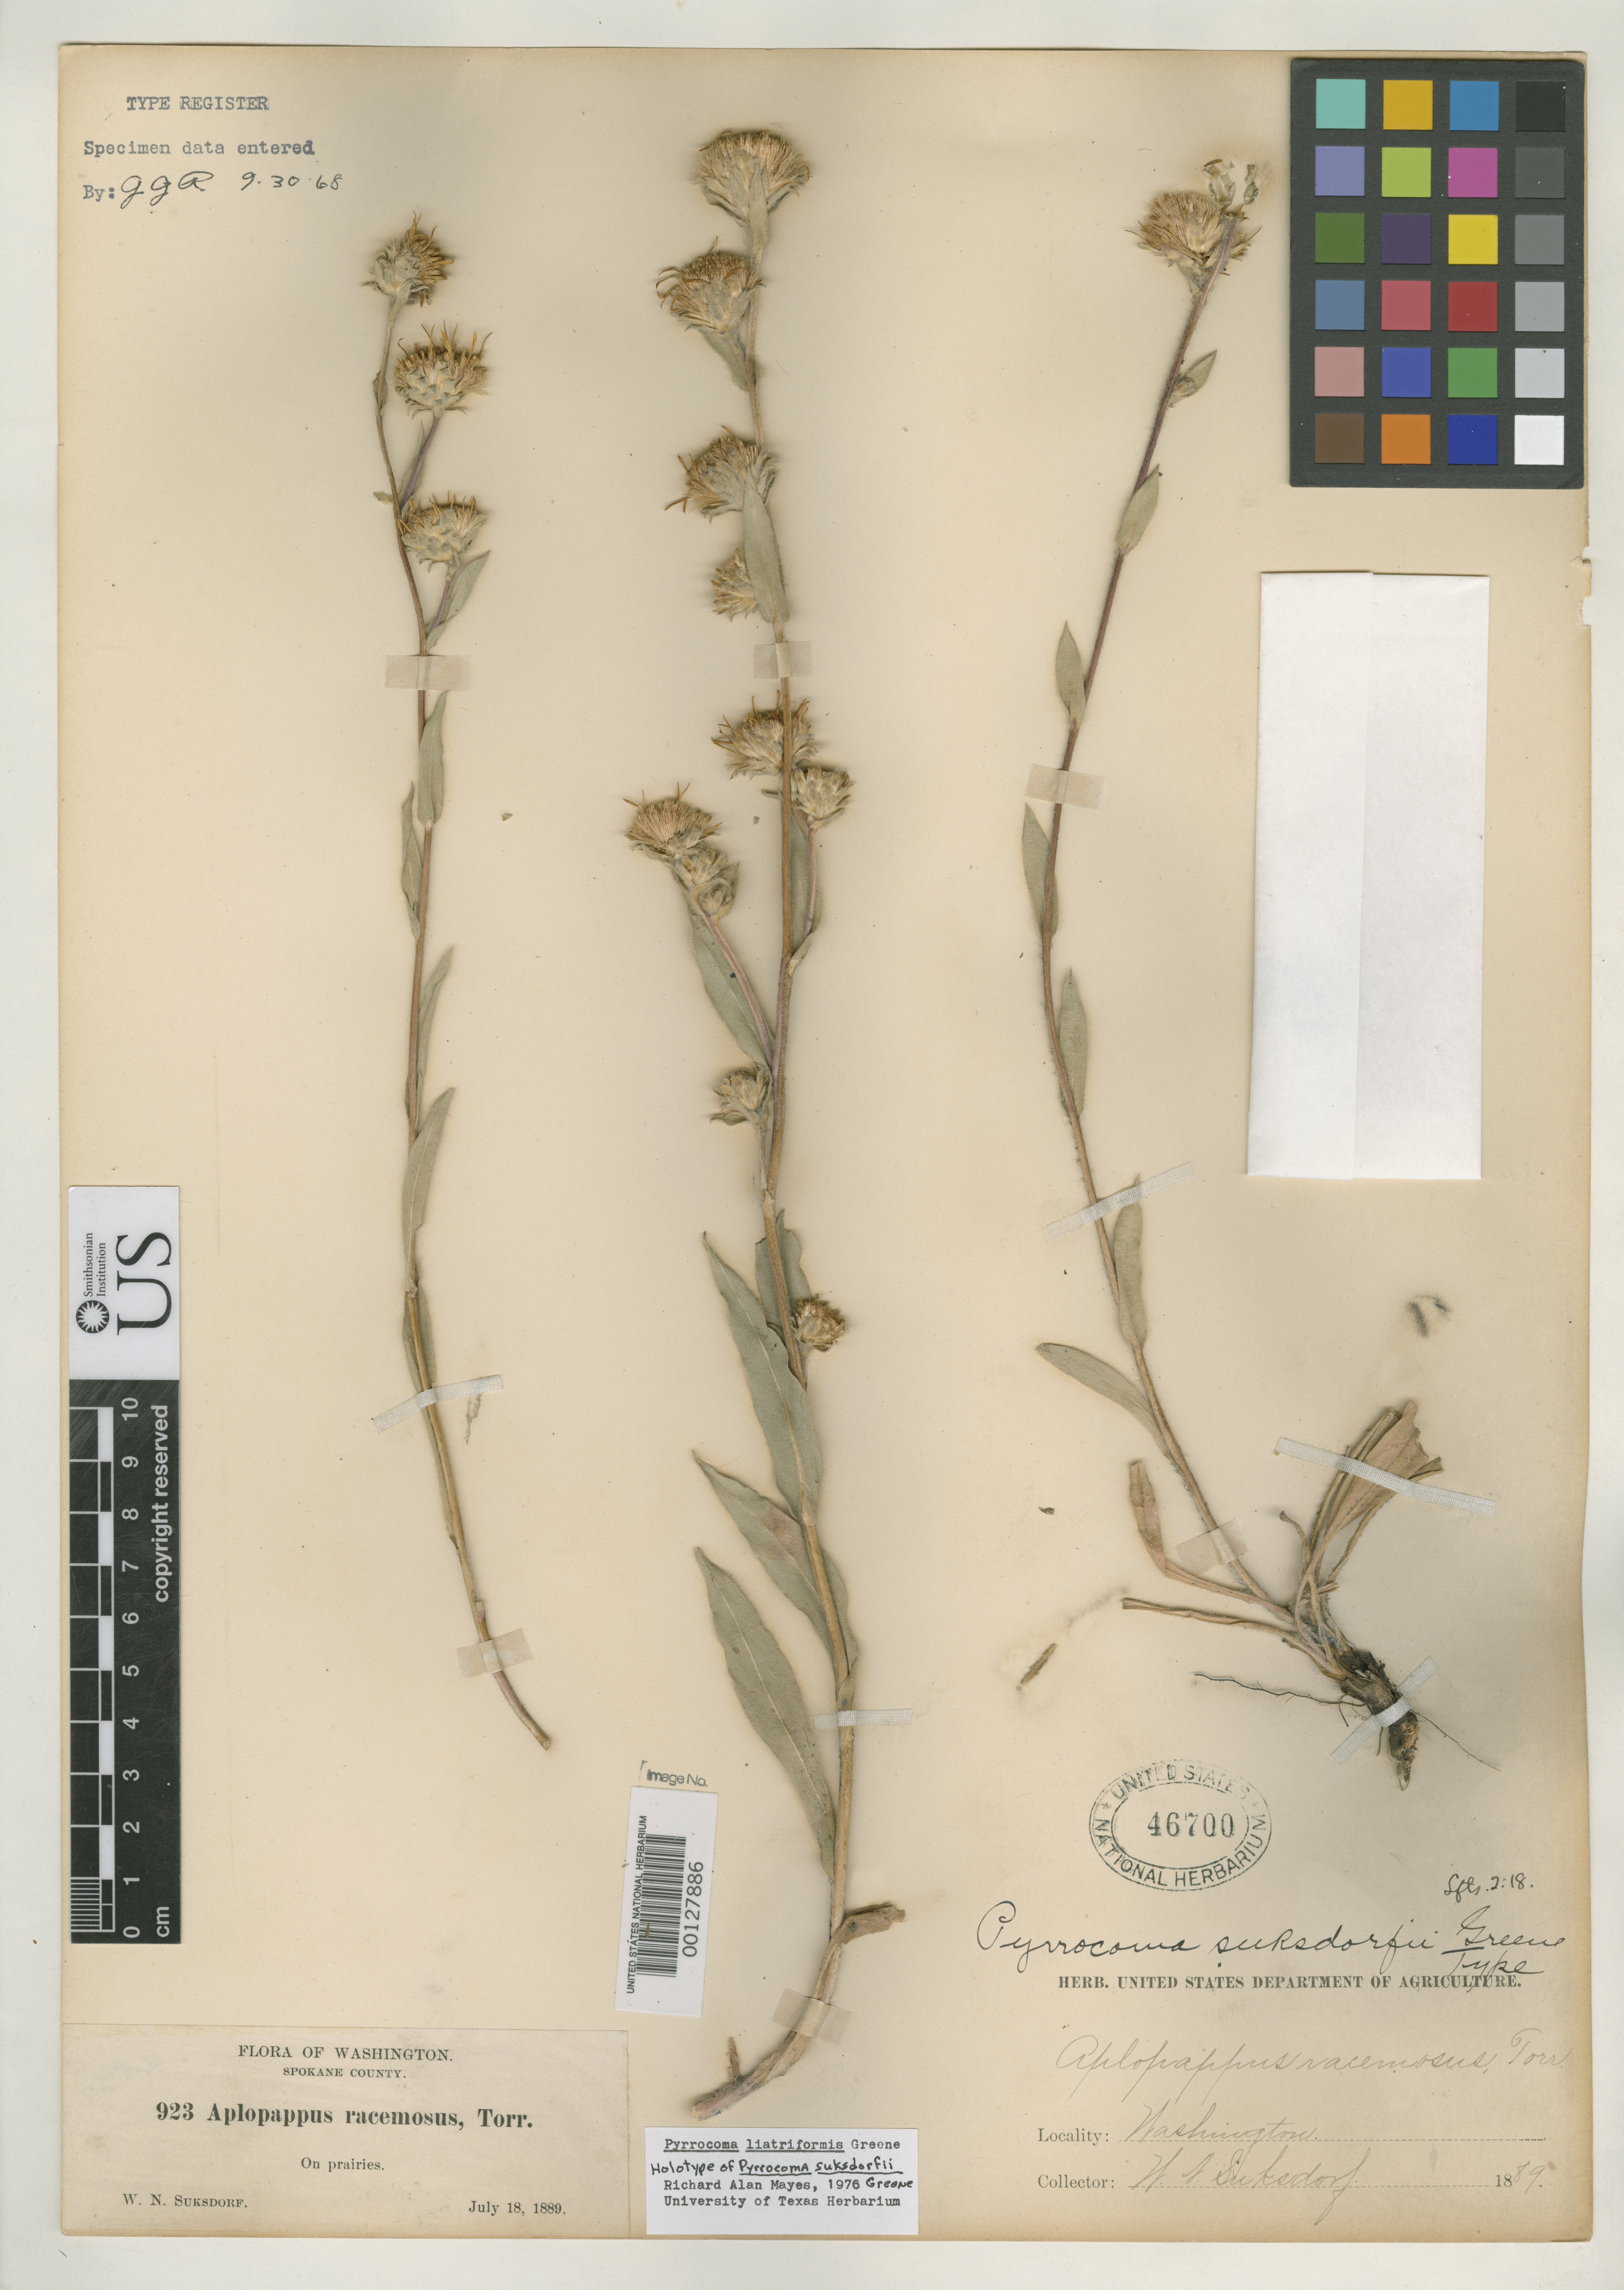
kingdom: Plantae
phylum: Tracheophyta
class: Magnoliopsida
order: Asterales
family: Asteraceae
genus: Pyrrocoma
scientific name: Pyrrocoma suksdorfii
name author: Greene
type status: Holotype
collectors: W. N. Suksdorf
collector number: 923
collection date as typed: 18 Jul 1889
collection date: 1889-07-18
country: United States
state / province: Washington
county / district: Spokane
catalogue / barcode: US 46700